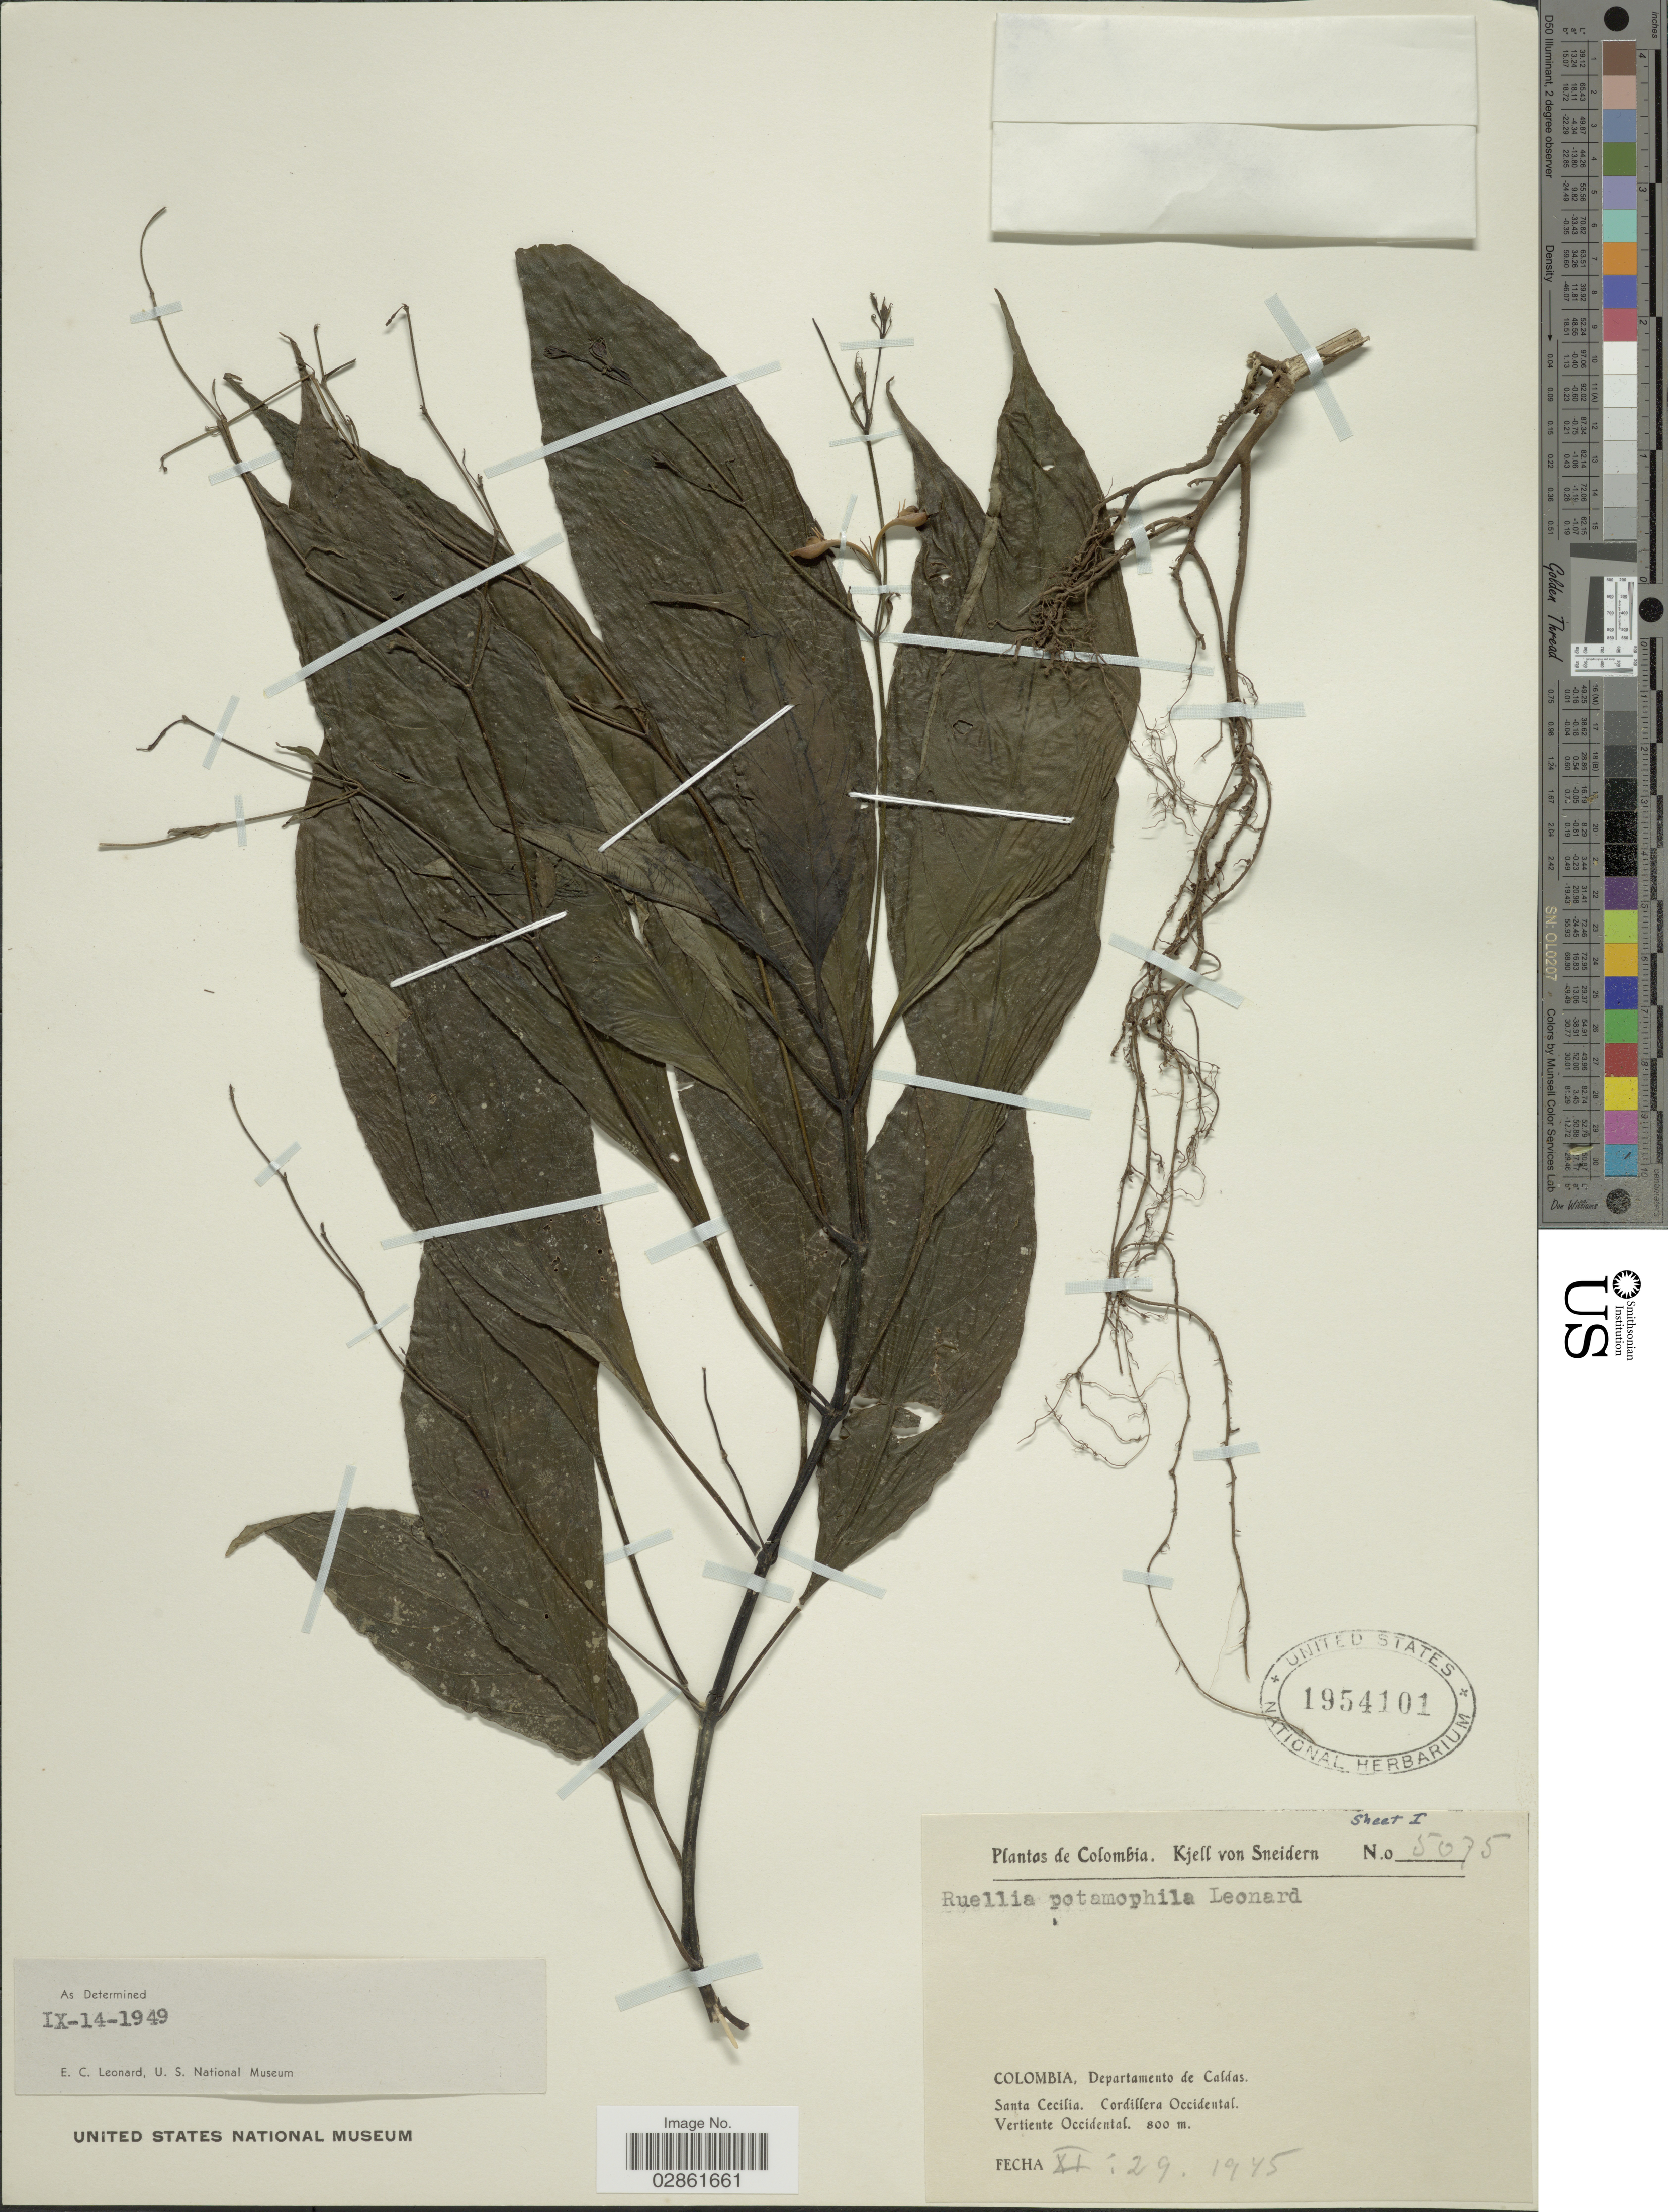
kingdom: Plantae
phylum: Tracheophyta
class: Magnoliopsida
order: Lamiales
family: Acanthaceae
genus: Ruellia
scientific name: Ruellia potamophila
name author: Leonard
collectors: K. von Sneidern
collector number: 5075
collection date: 1945-11-29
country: Colombia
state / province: Caldas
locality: Departamento de Caldas. Santa Cecilia. Cordillera Occidental. Vertiente Occidental.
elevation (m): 800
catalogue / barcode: US 1954101